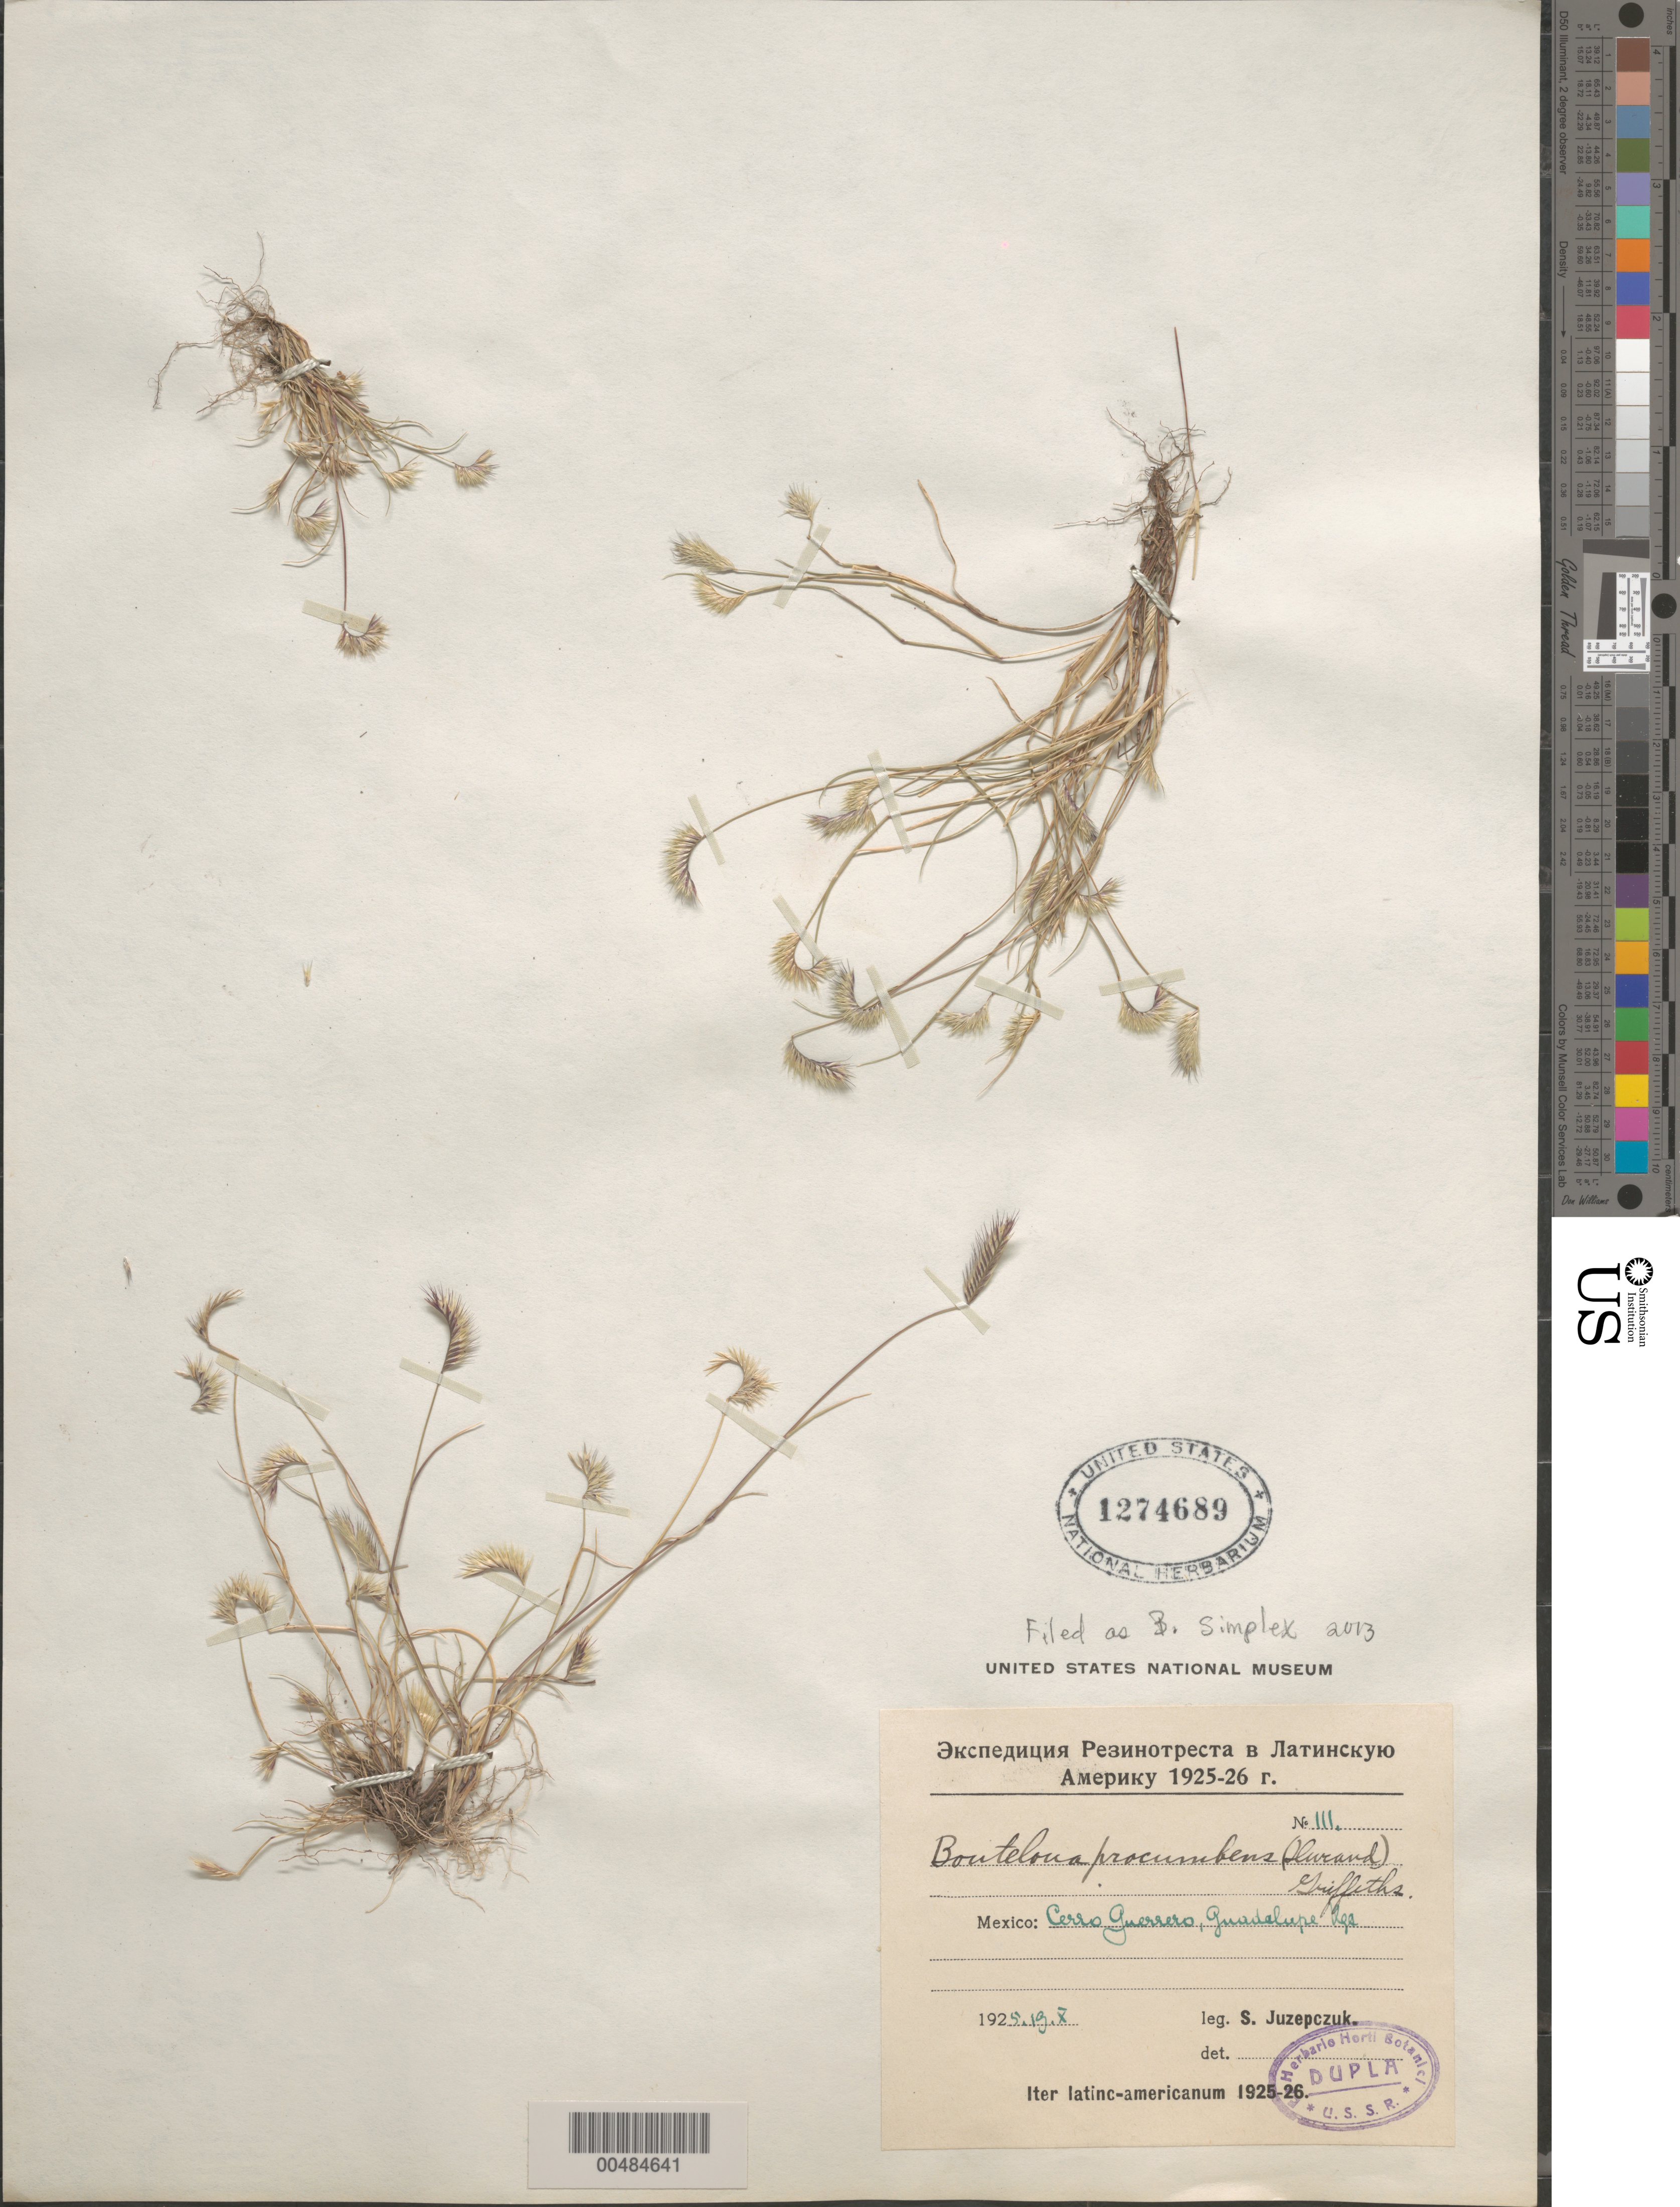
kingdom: Plantae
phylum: Tracheophyta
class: Liliopsida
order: Poales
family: Poaceae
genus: Bouteloua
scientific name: Bouteloua simplex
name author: Lag.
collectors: S. V. Juzepczuk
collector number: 111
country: Mexico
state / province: Guerrero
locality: Cerra Guerrero, Guadelupe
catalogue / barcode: US 1274689